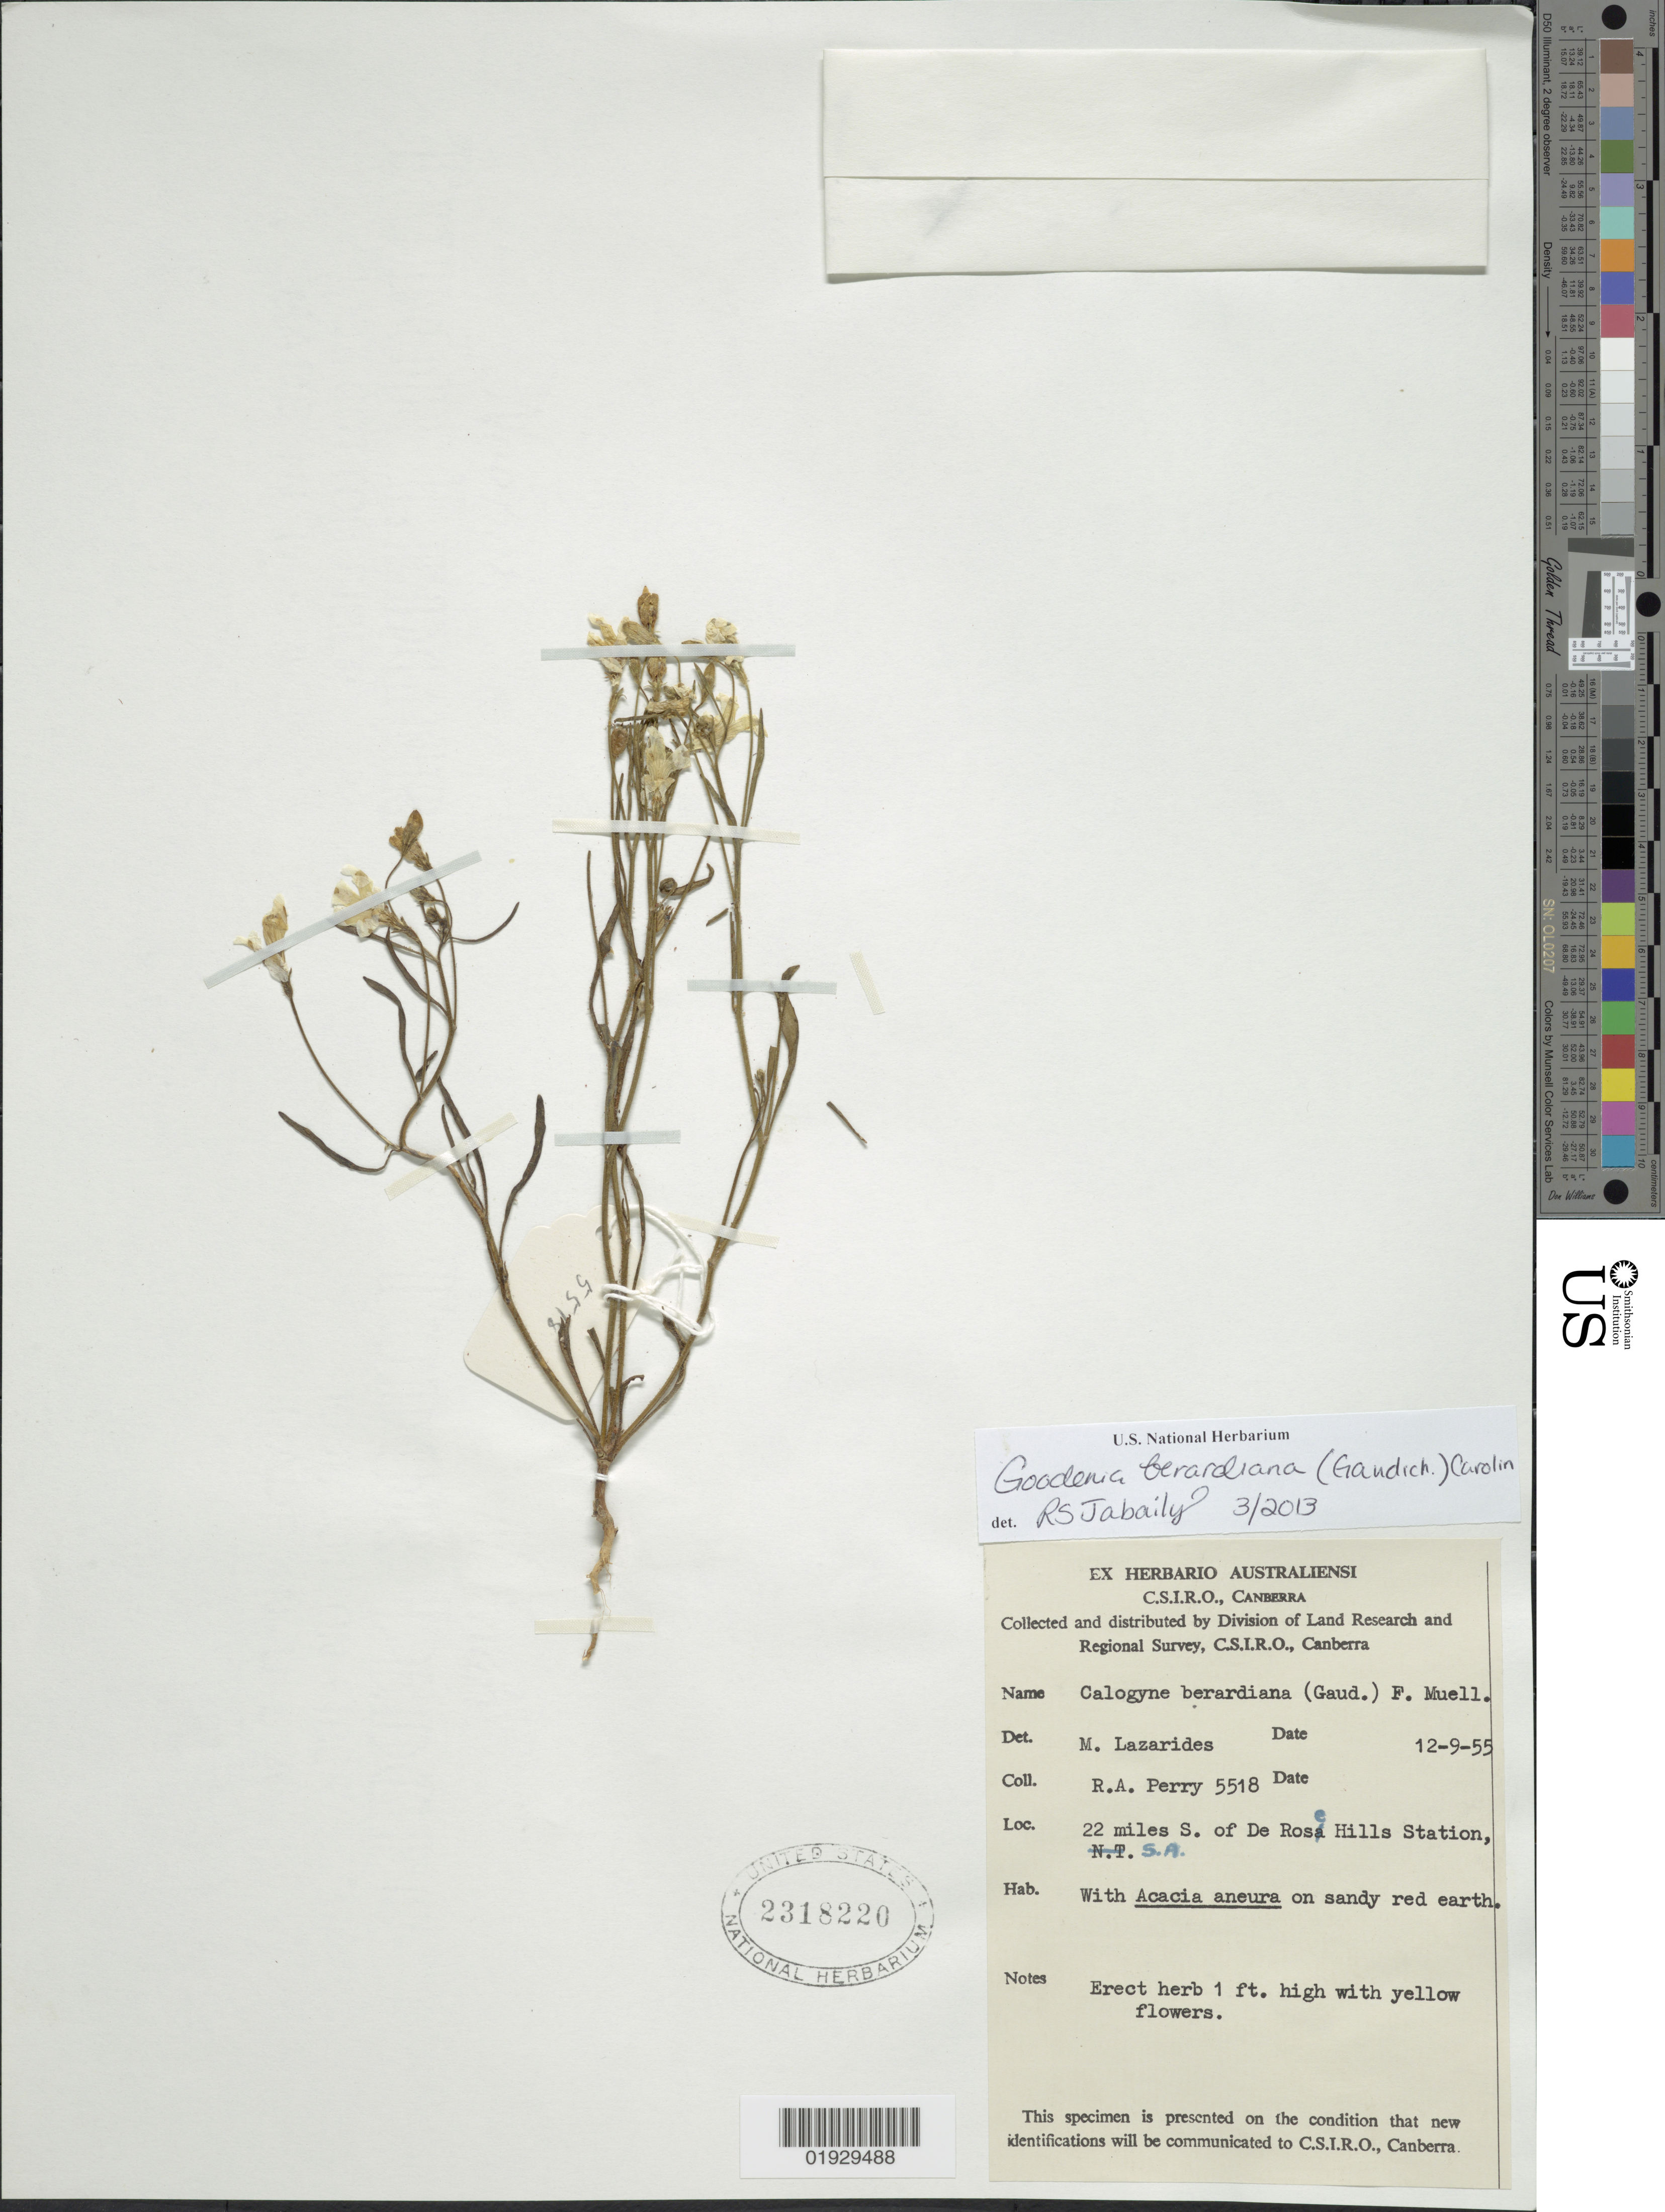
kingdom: Plantae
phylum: Tracheophyta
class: Magnoliopsida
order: Asterales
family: Goodeniaceae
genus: Goodenia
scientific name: Goodenia berardiana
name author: (Gaudich.) Carolin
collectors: Perry, R. A.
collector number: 5518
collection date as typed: Transcribed d/m/y: 12/9/55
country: Australia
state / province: South Australia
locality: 22 miles S. of de Rose Hills Station, S.A.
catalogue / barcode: US 2318220